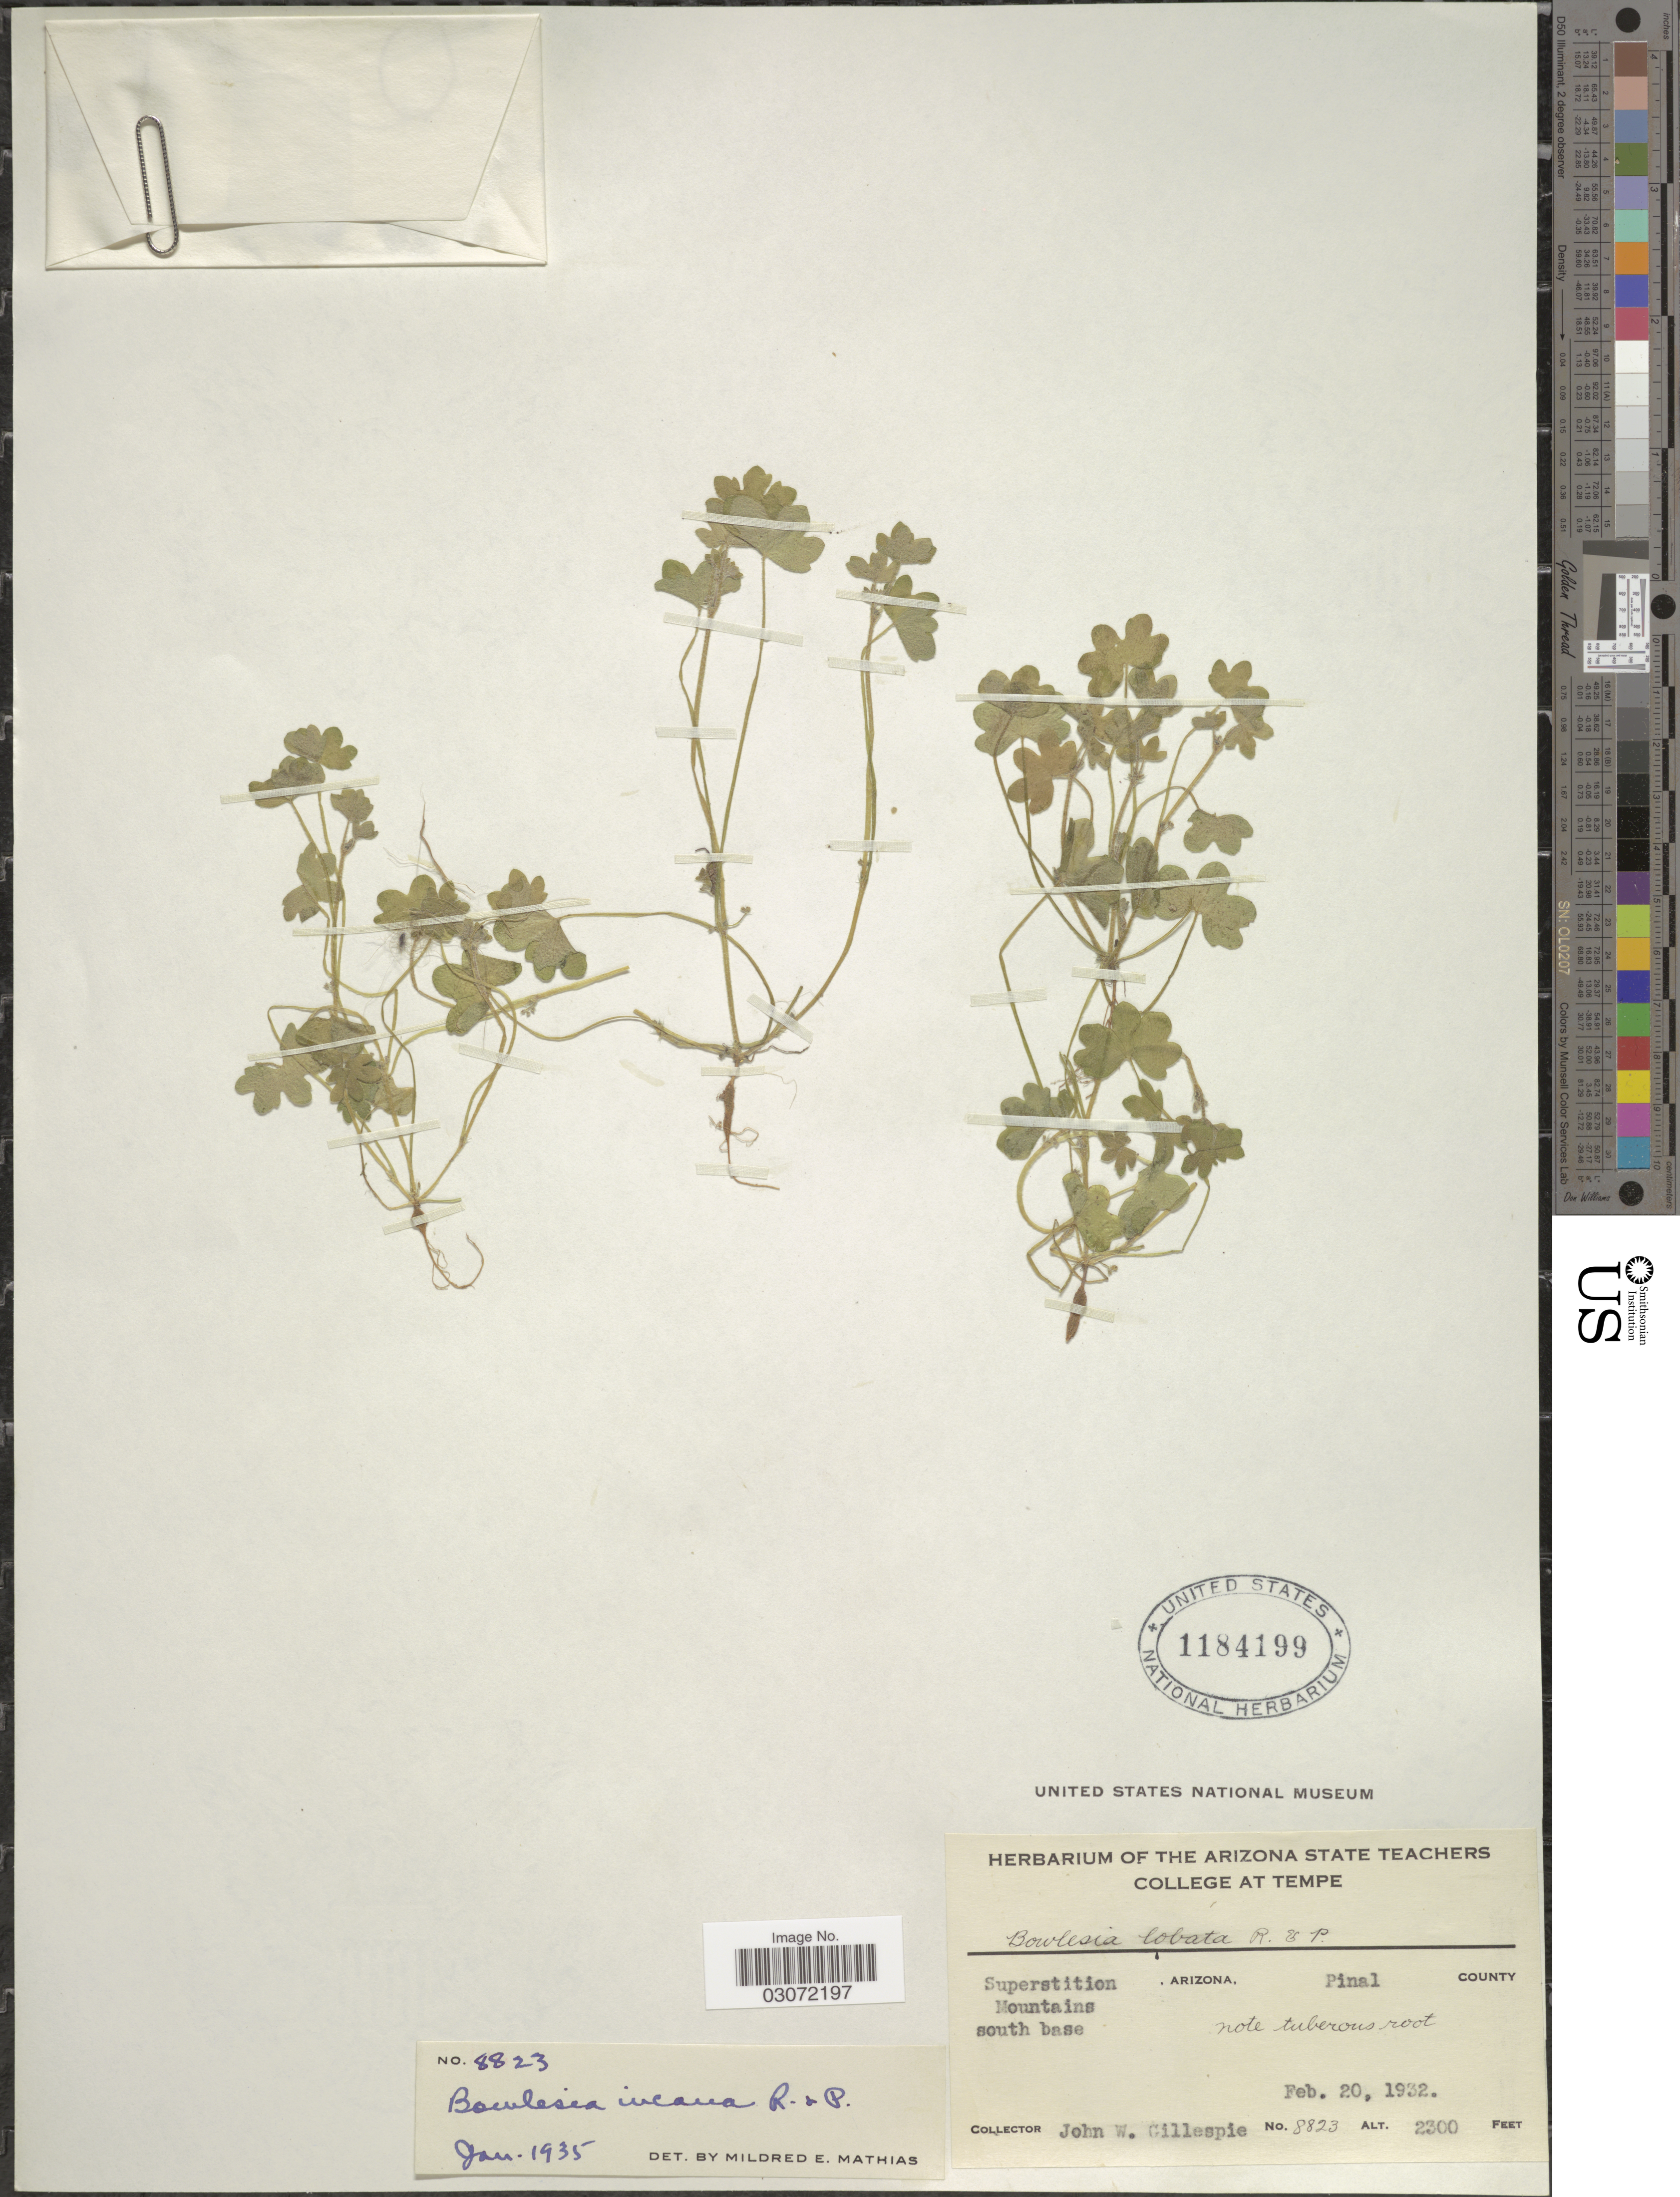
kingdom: Plantae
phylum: Tracheophyta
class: Magnoliopsida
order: Apiales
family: Apiaceae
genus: Bowlesia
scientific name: Bowlesia incana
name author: Ruiz & Pav.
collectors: J. W. Gillespie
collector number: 8823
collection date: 1932-02-20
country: United States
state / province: Arizona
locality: Superstition Mountains south base. Pinal County.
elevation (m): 701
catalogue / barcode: US 1184199